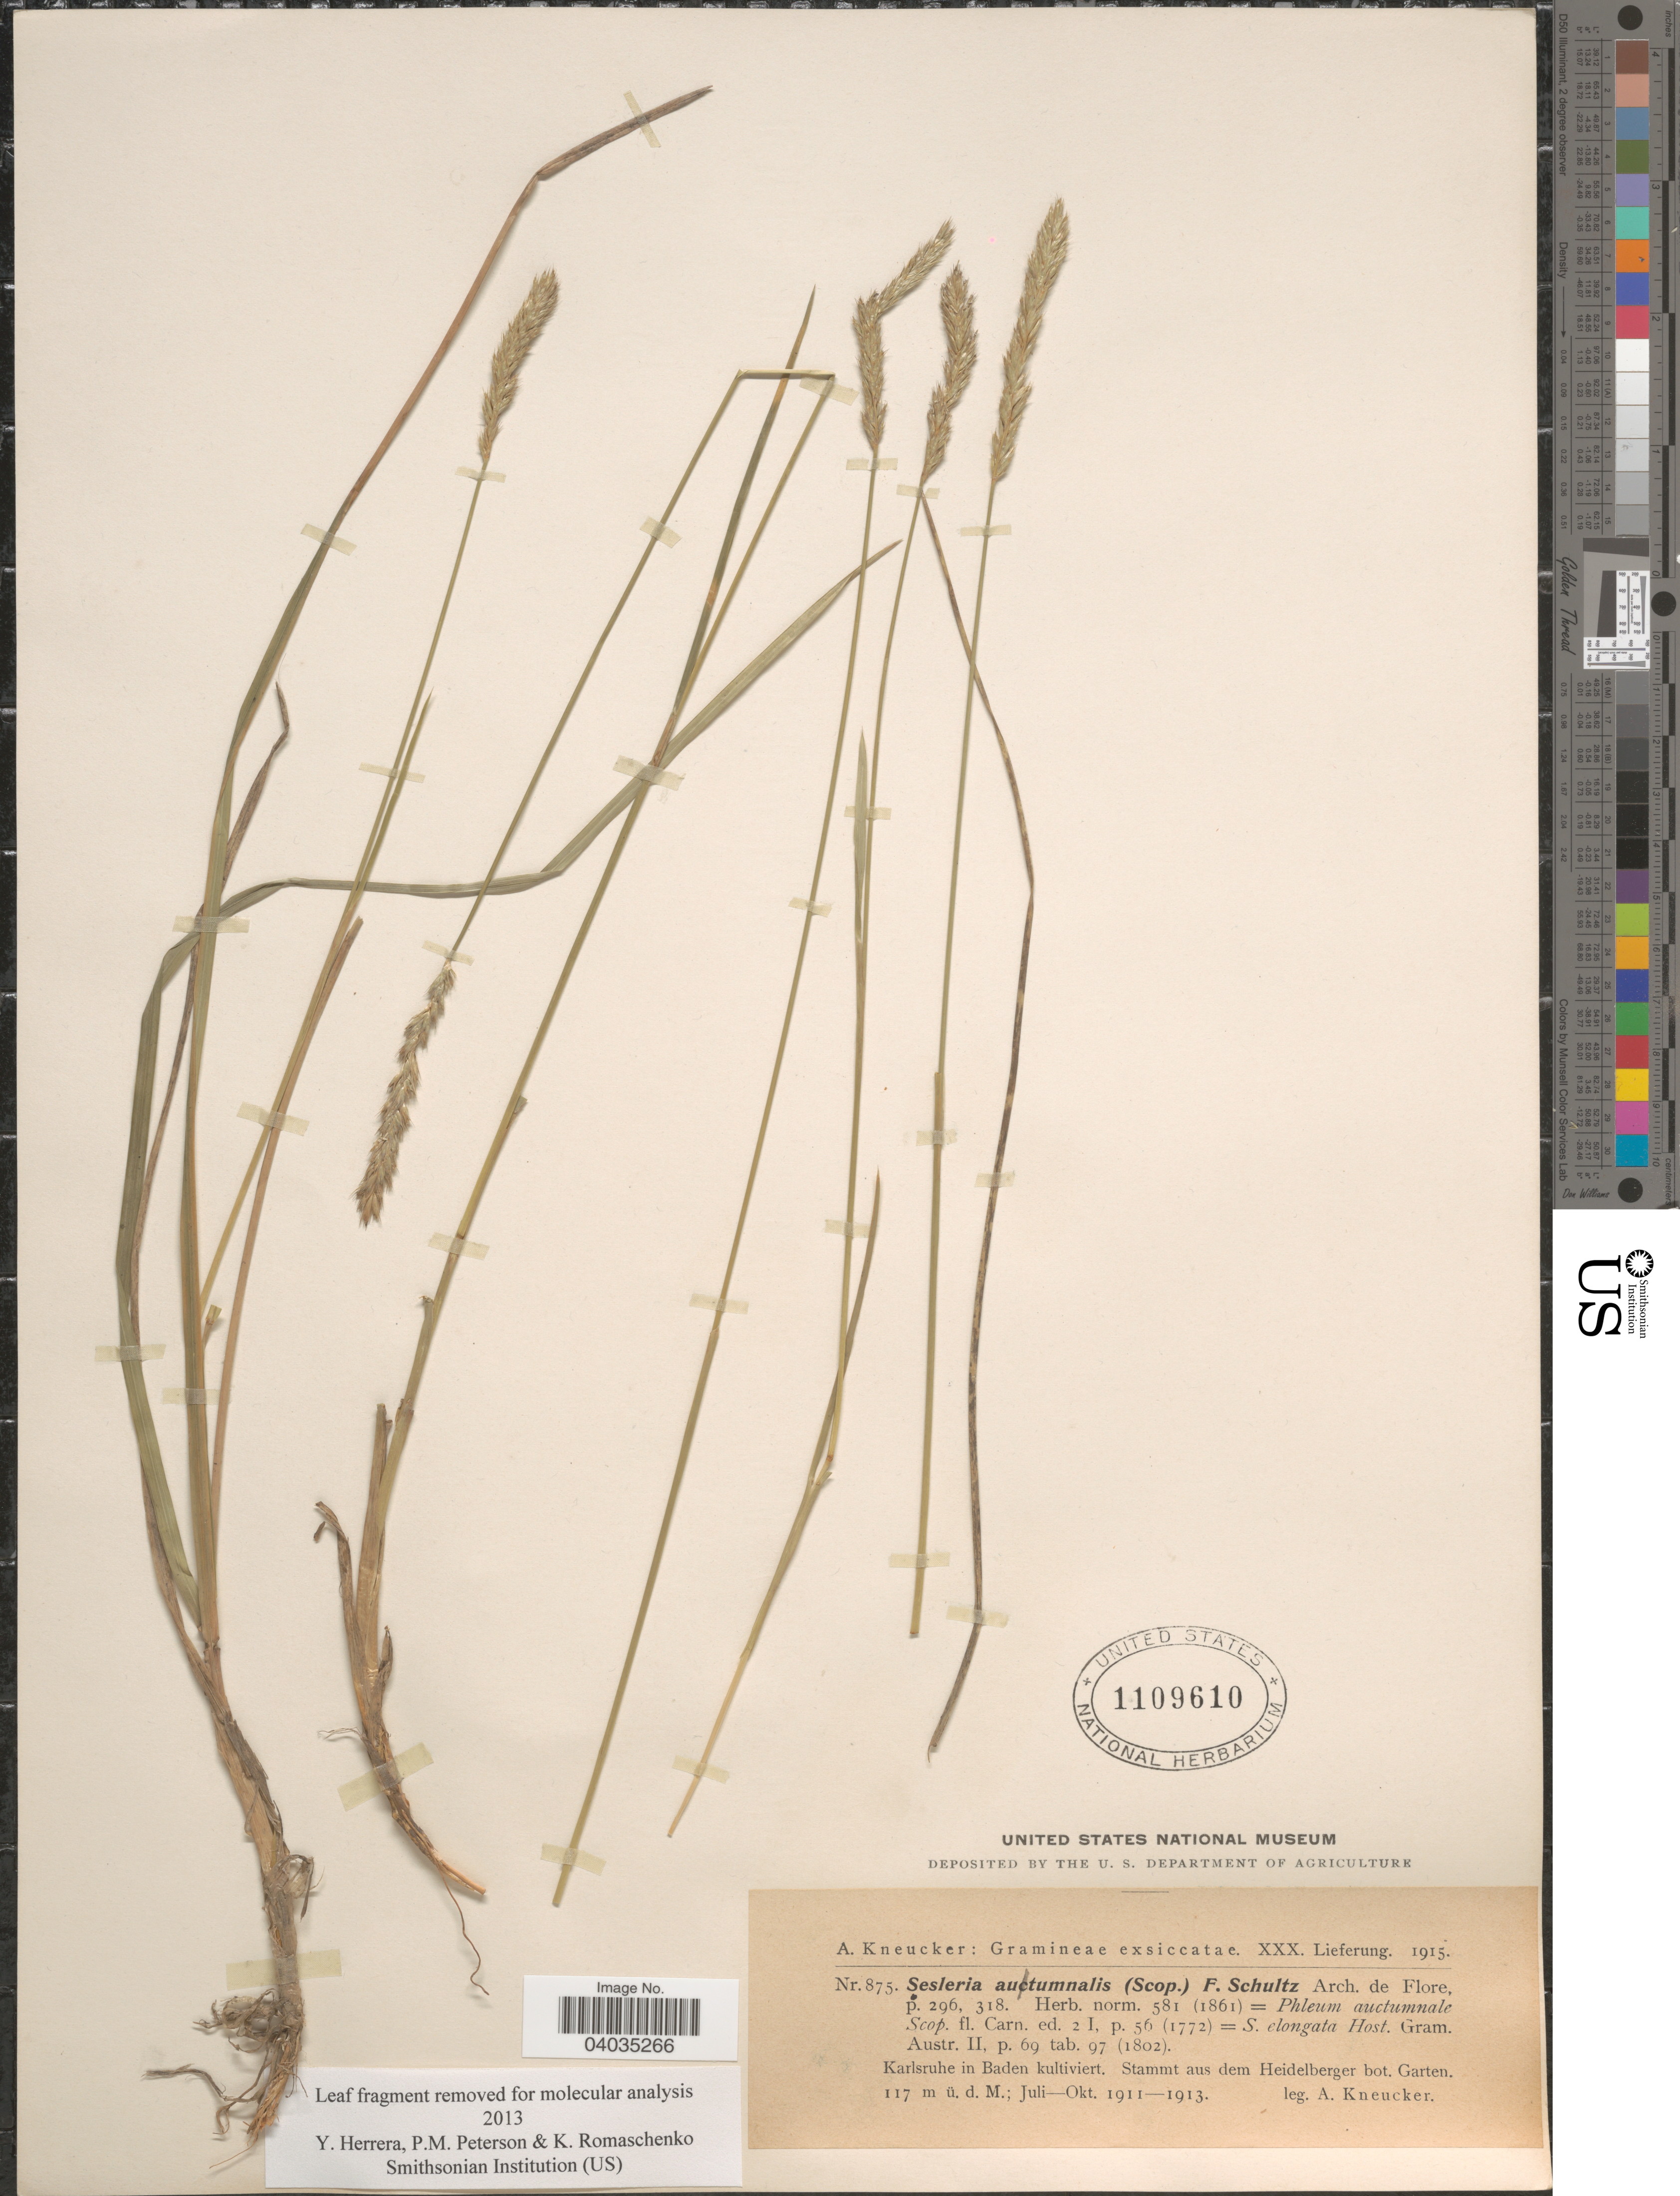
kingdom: Plantae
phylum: Tracheophyta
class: Liliopsida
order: Poales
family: Poaceae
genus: Sesleria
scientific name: Sesleria autumnalis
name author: (Scop.) F.W. Schultz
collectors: A. Kneucker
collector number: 875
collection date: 1911-07/1913-10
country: Germany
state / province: Baden-Württemberg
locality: Karlsruhe in Baden kultiviert. Stammt aus dem Heidelberger bot. Garten.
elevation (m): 117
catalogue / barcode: US 1109610